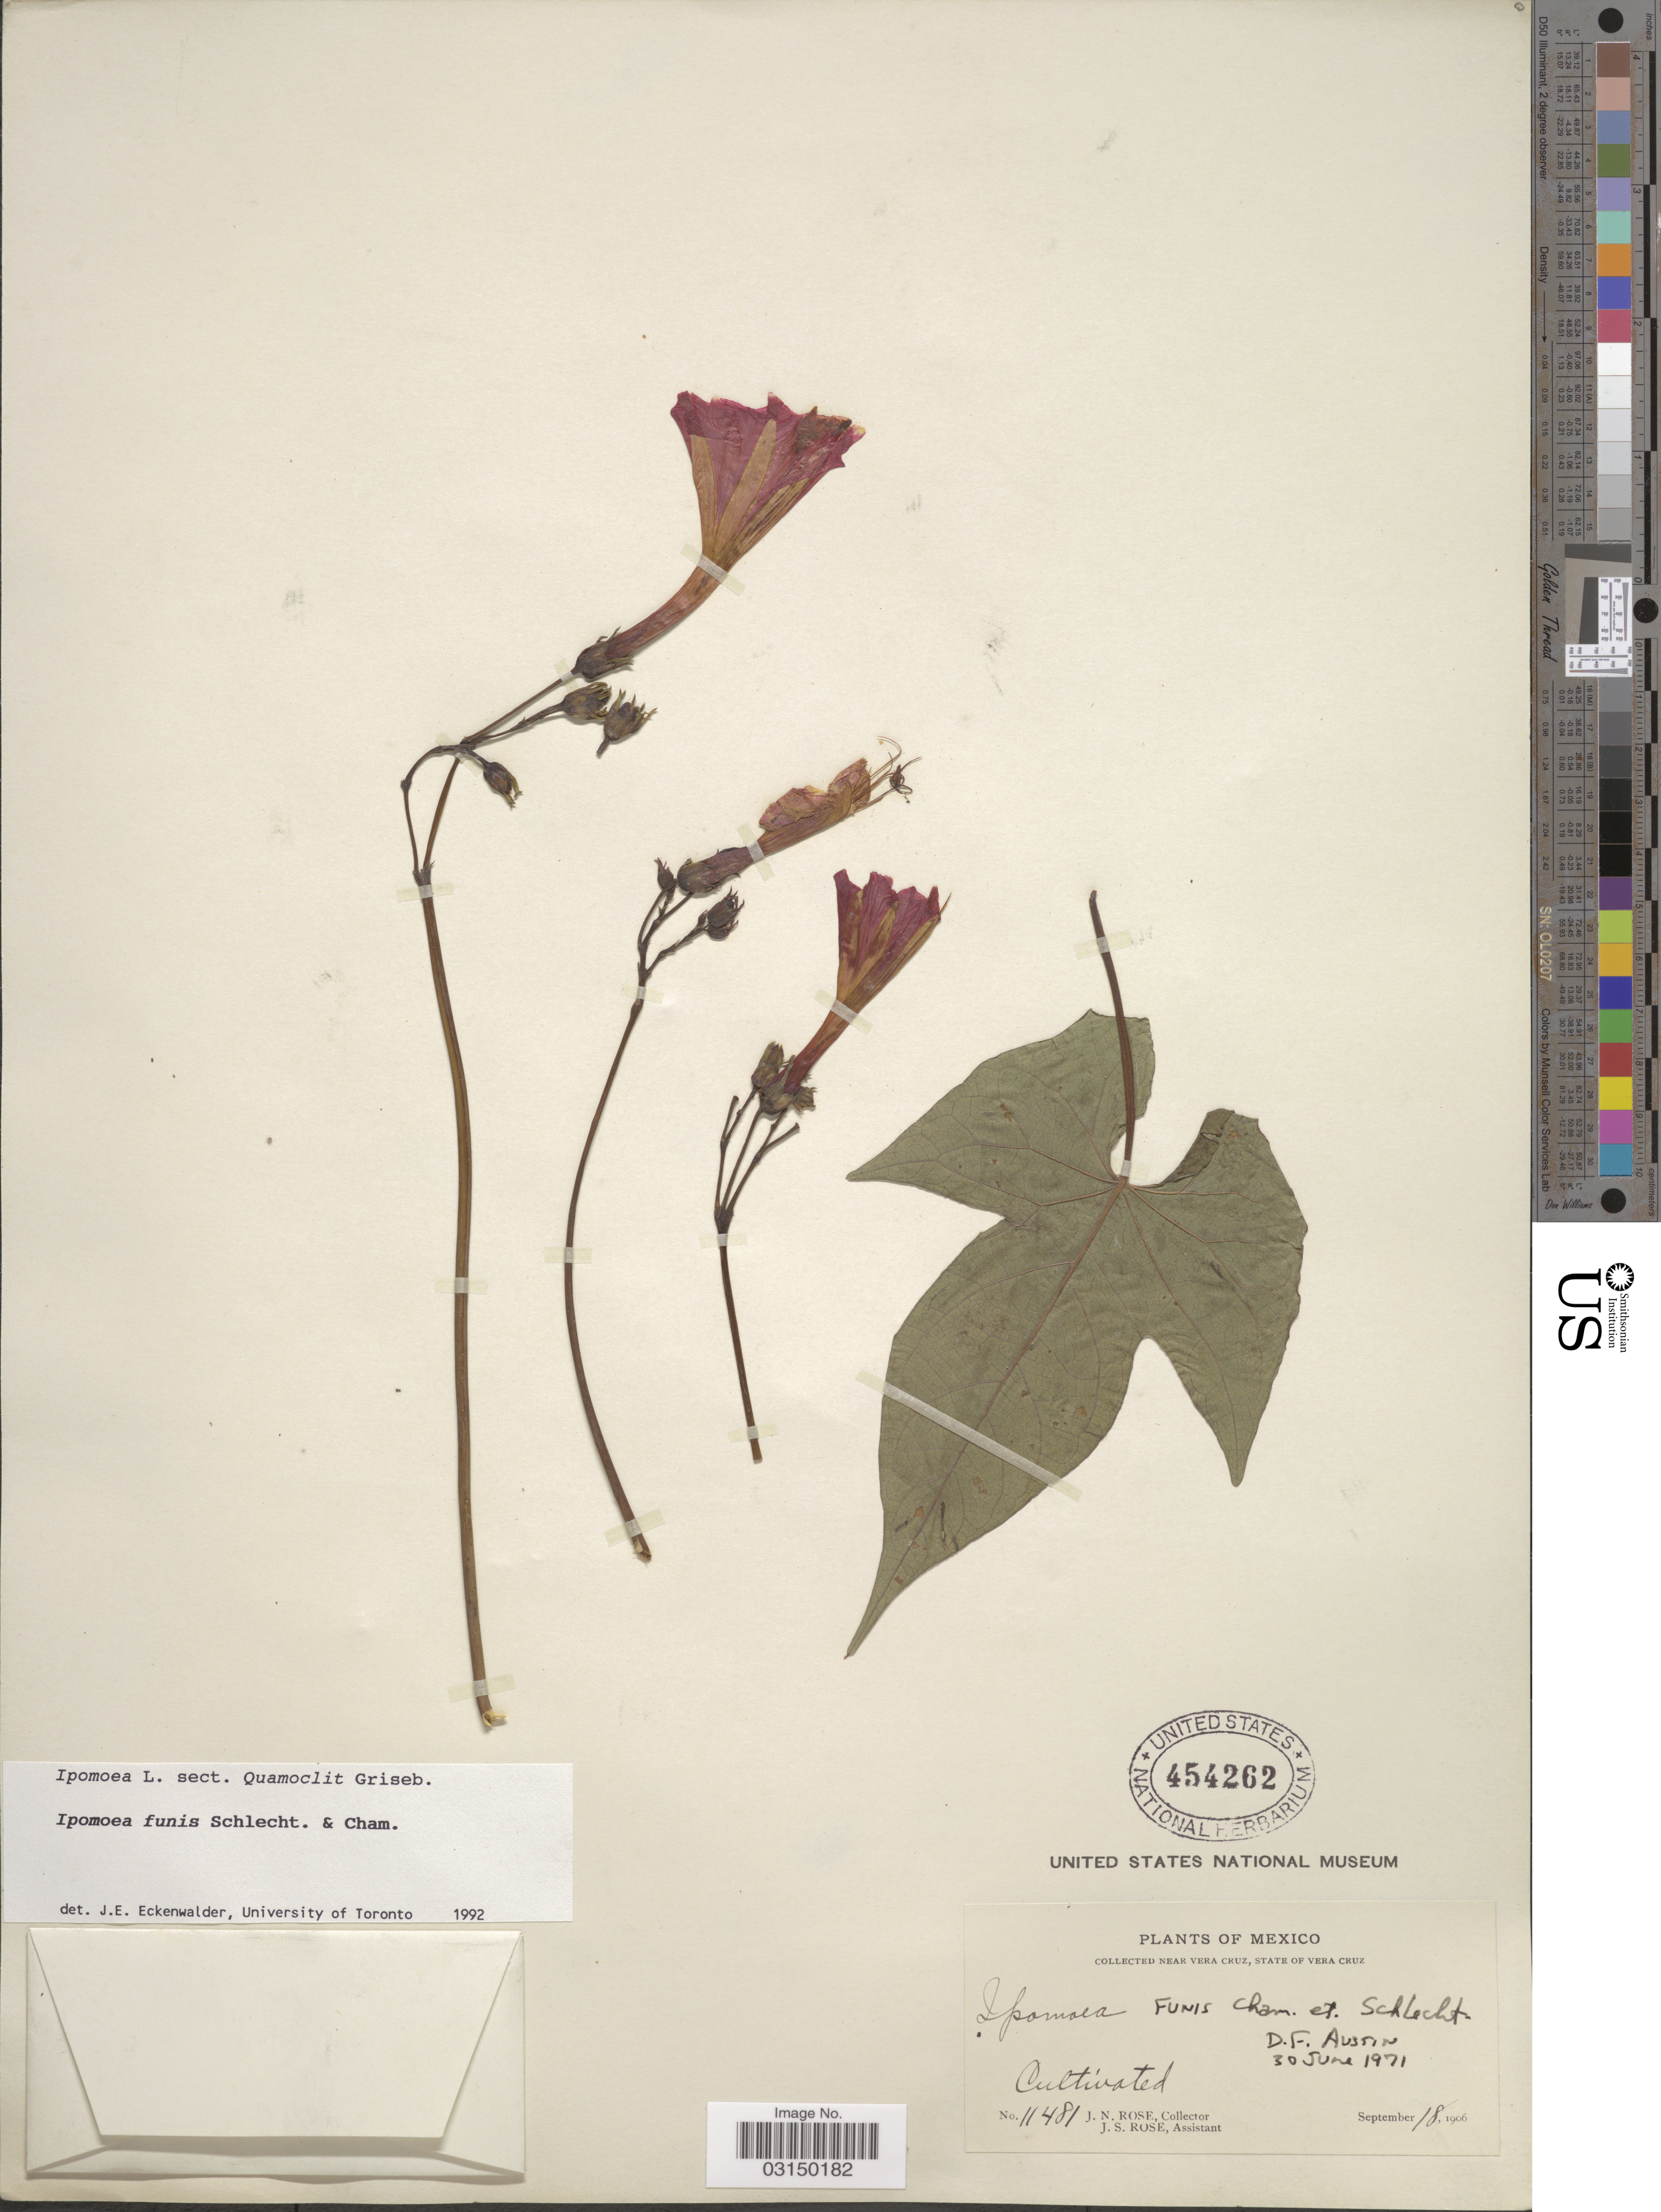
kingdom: Plantae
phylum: Tracheophyta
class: Magnoliopsida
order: Solanales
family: Convolvulaceae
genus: Ipomoea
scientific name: Ipomoea funis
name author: Schltdl. & Cham.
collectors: J. N. Rose & J. S. Rose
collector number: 11481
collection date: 1906-09-18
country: Mexico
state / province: Veracruz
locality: Near Vera Cruz, State of Vera Cruz.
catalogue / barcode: US 454262